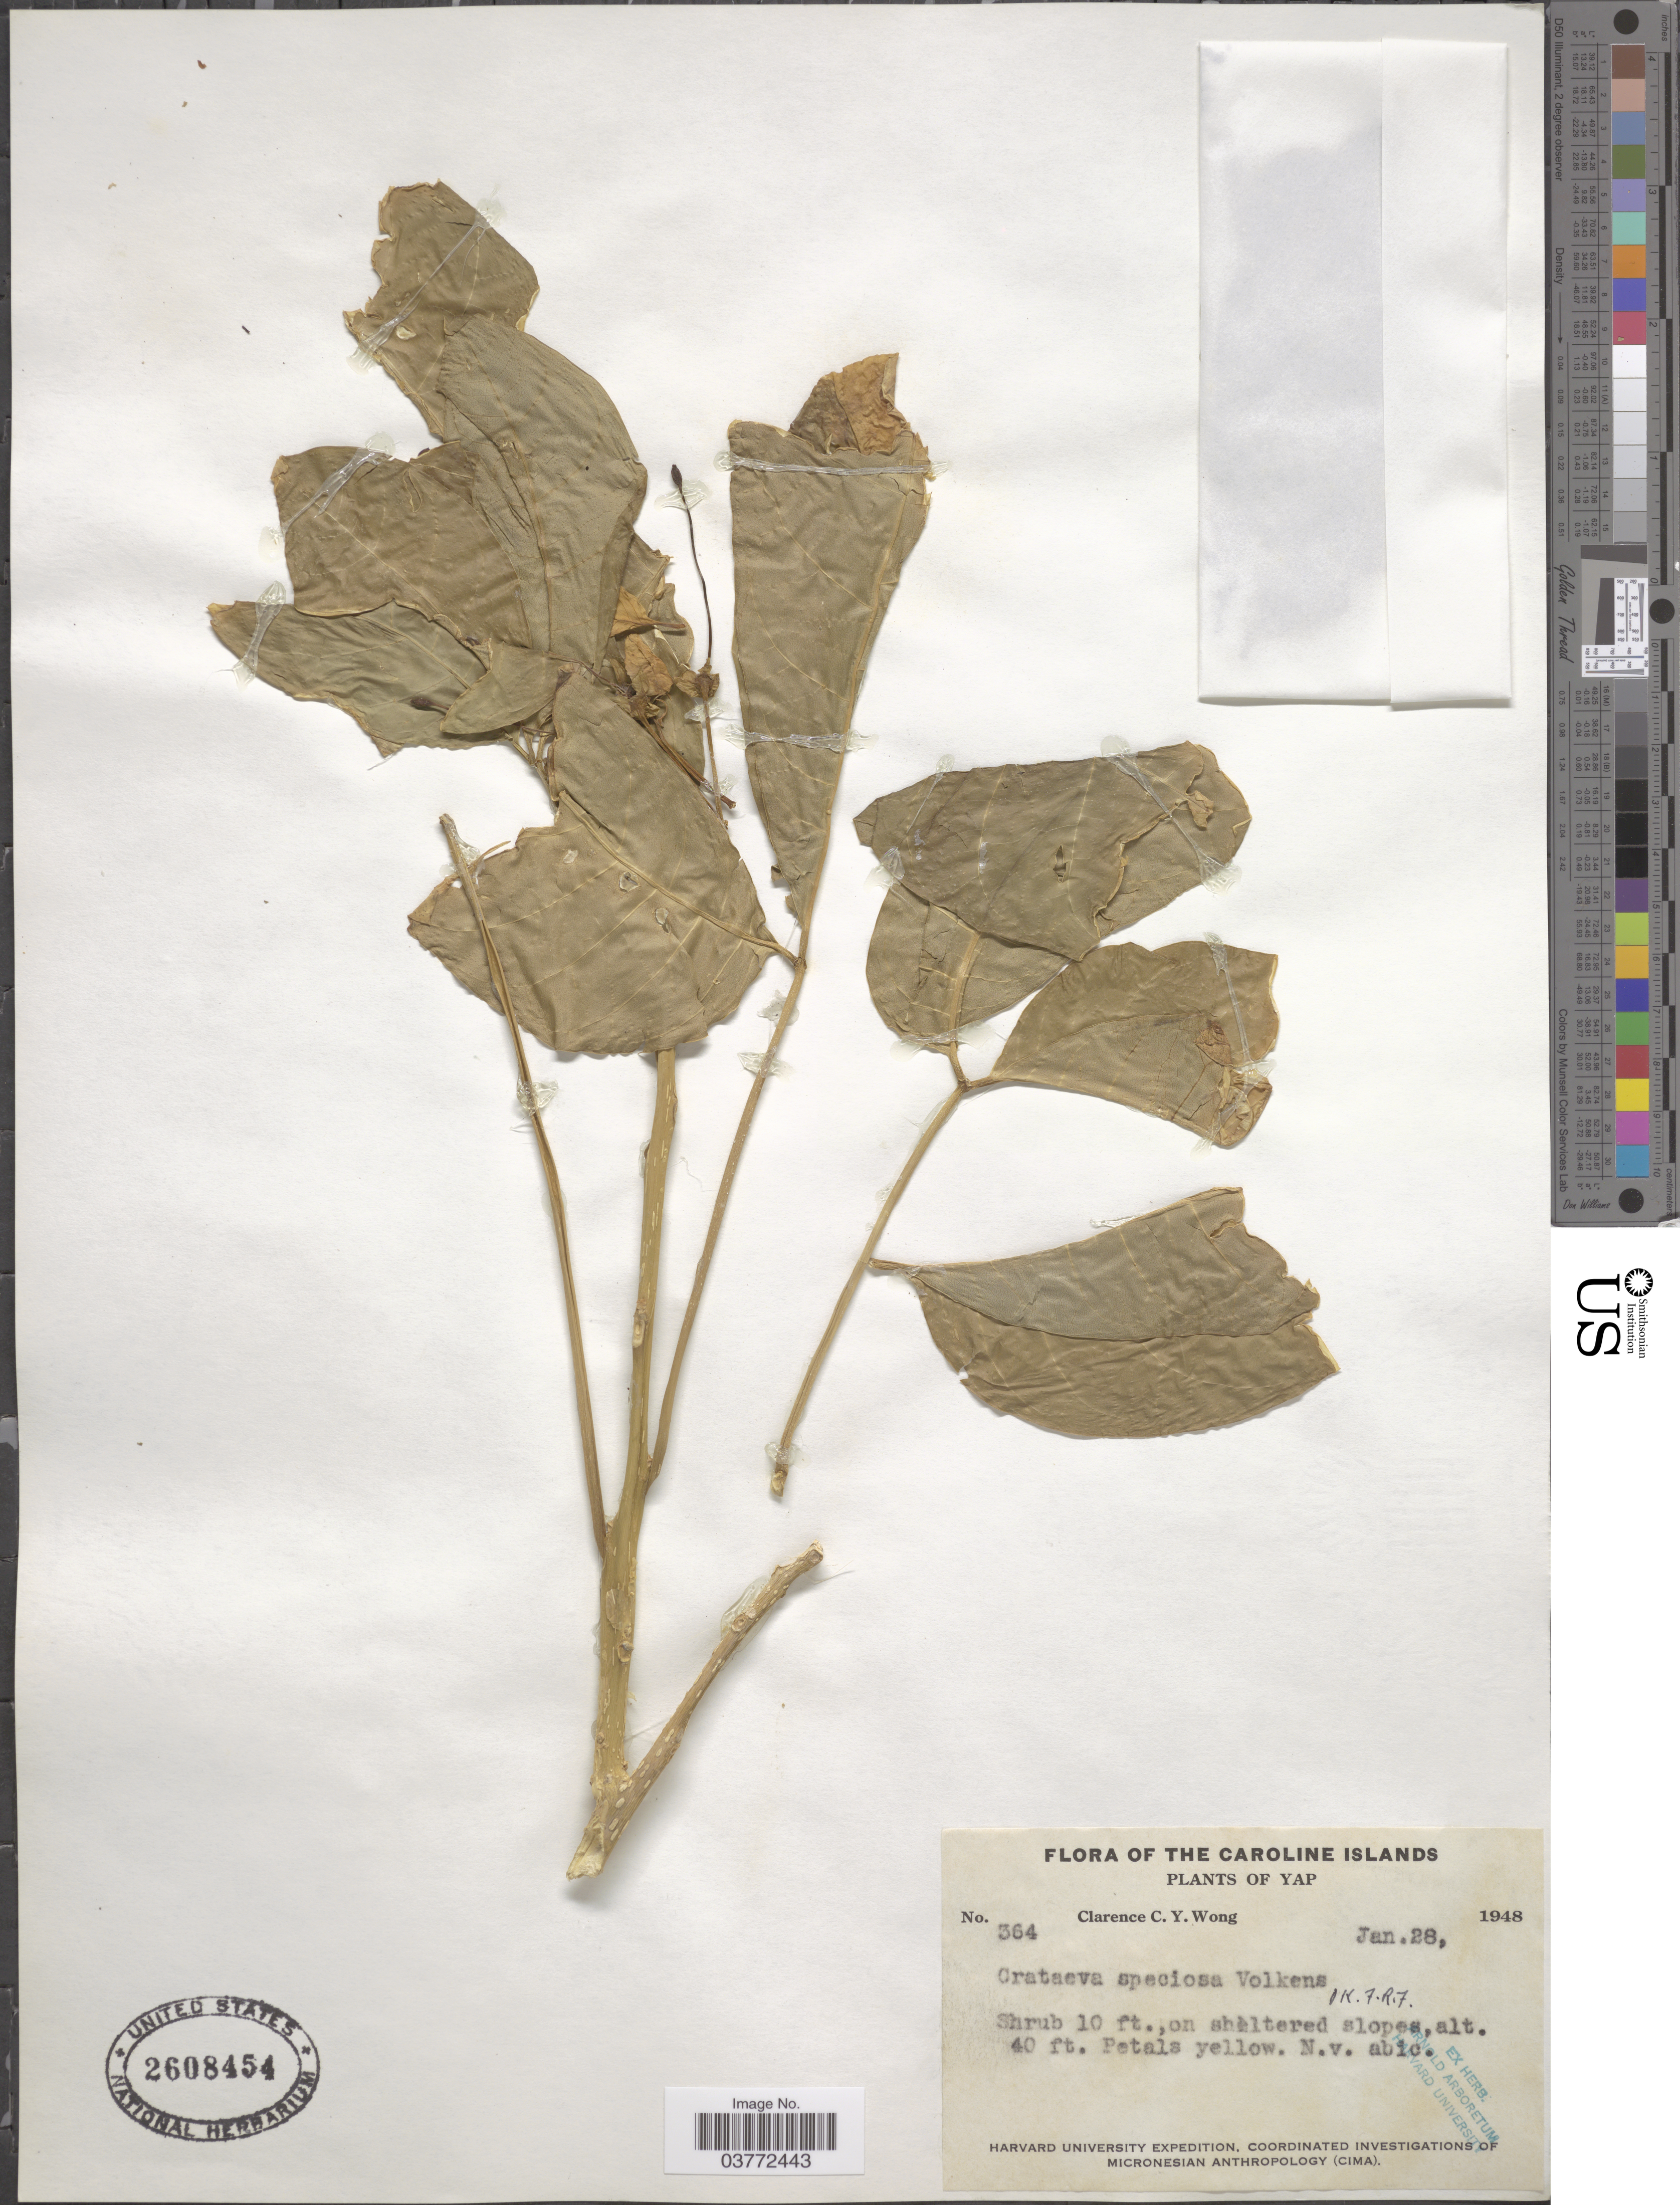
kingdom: Plantae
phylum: Tracheophyta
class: Magnoliopsida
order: Brassicales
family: Capparaceae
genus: Crateva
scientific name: Crateva speciosa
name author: Volkens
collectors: C. Wong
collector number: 364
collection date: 1948-01-28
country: Micronesia, Federated States of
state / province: Yap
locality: The Caroline Islands. Yap.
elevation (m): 12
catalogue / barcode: US 2608454